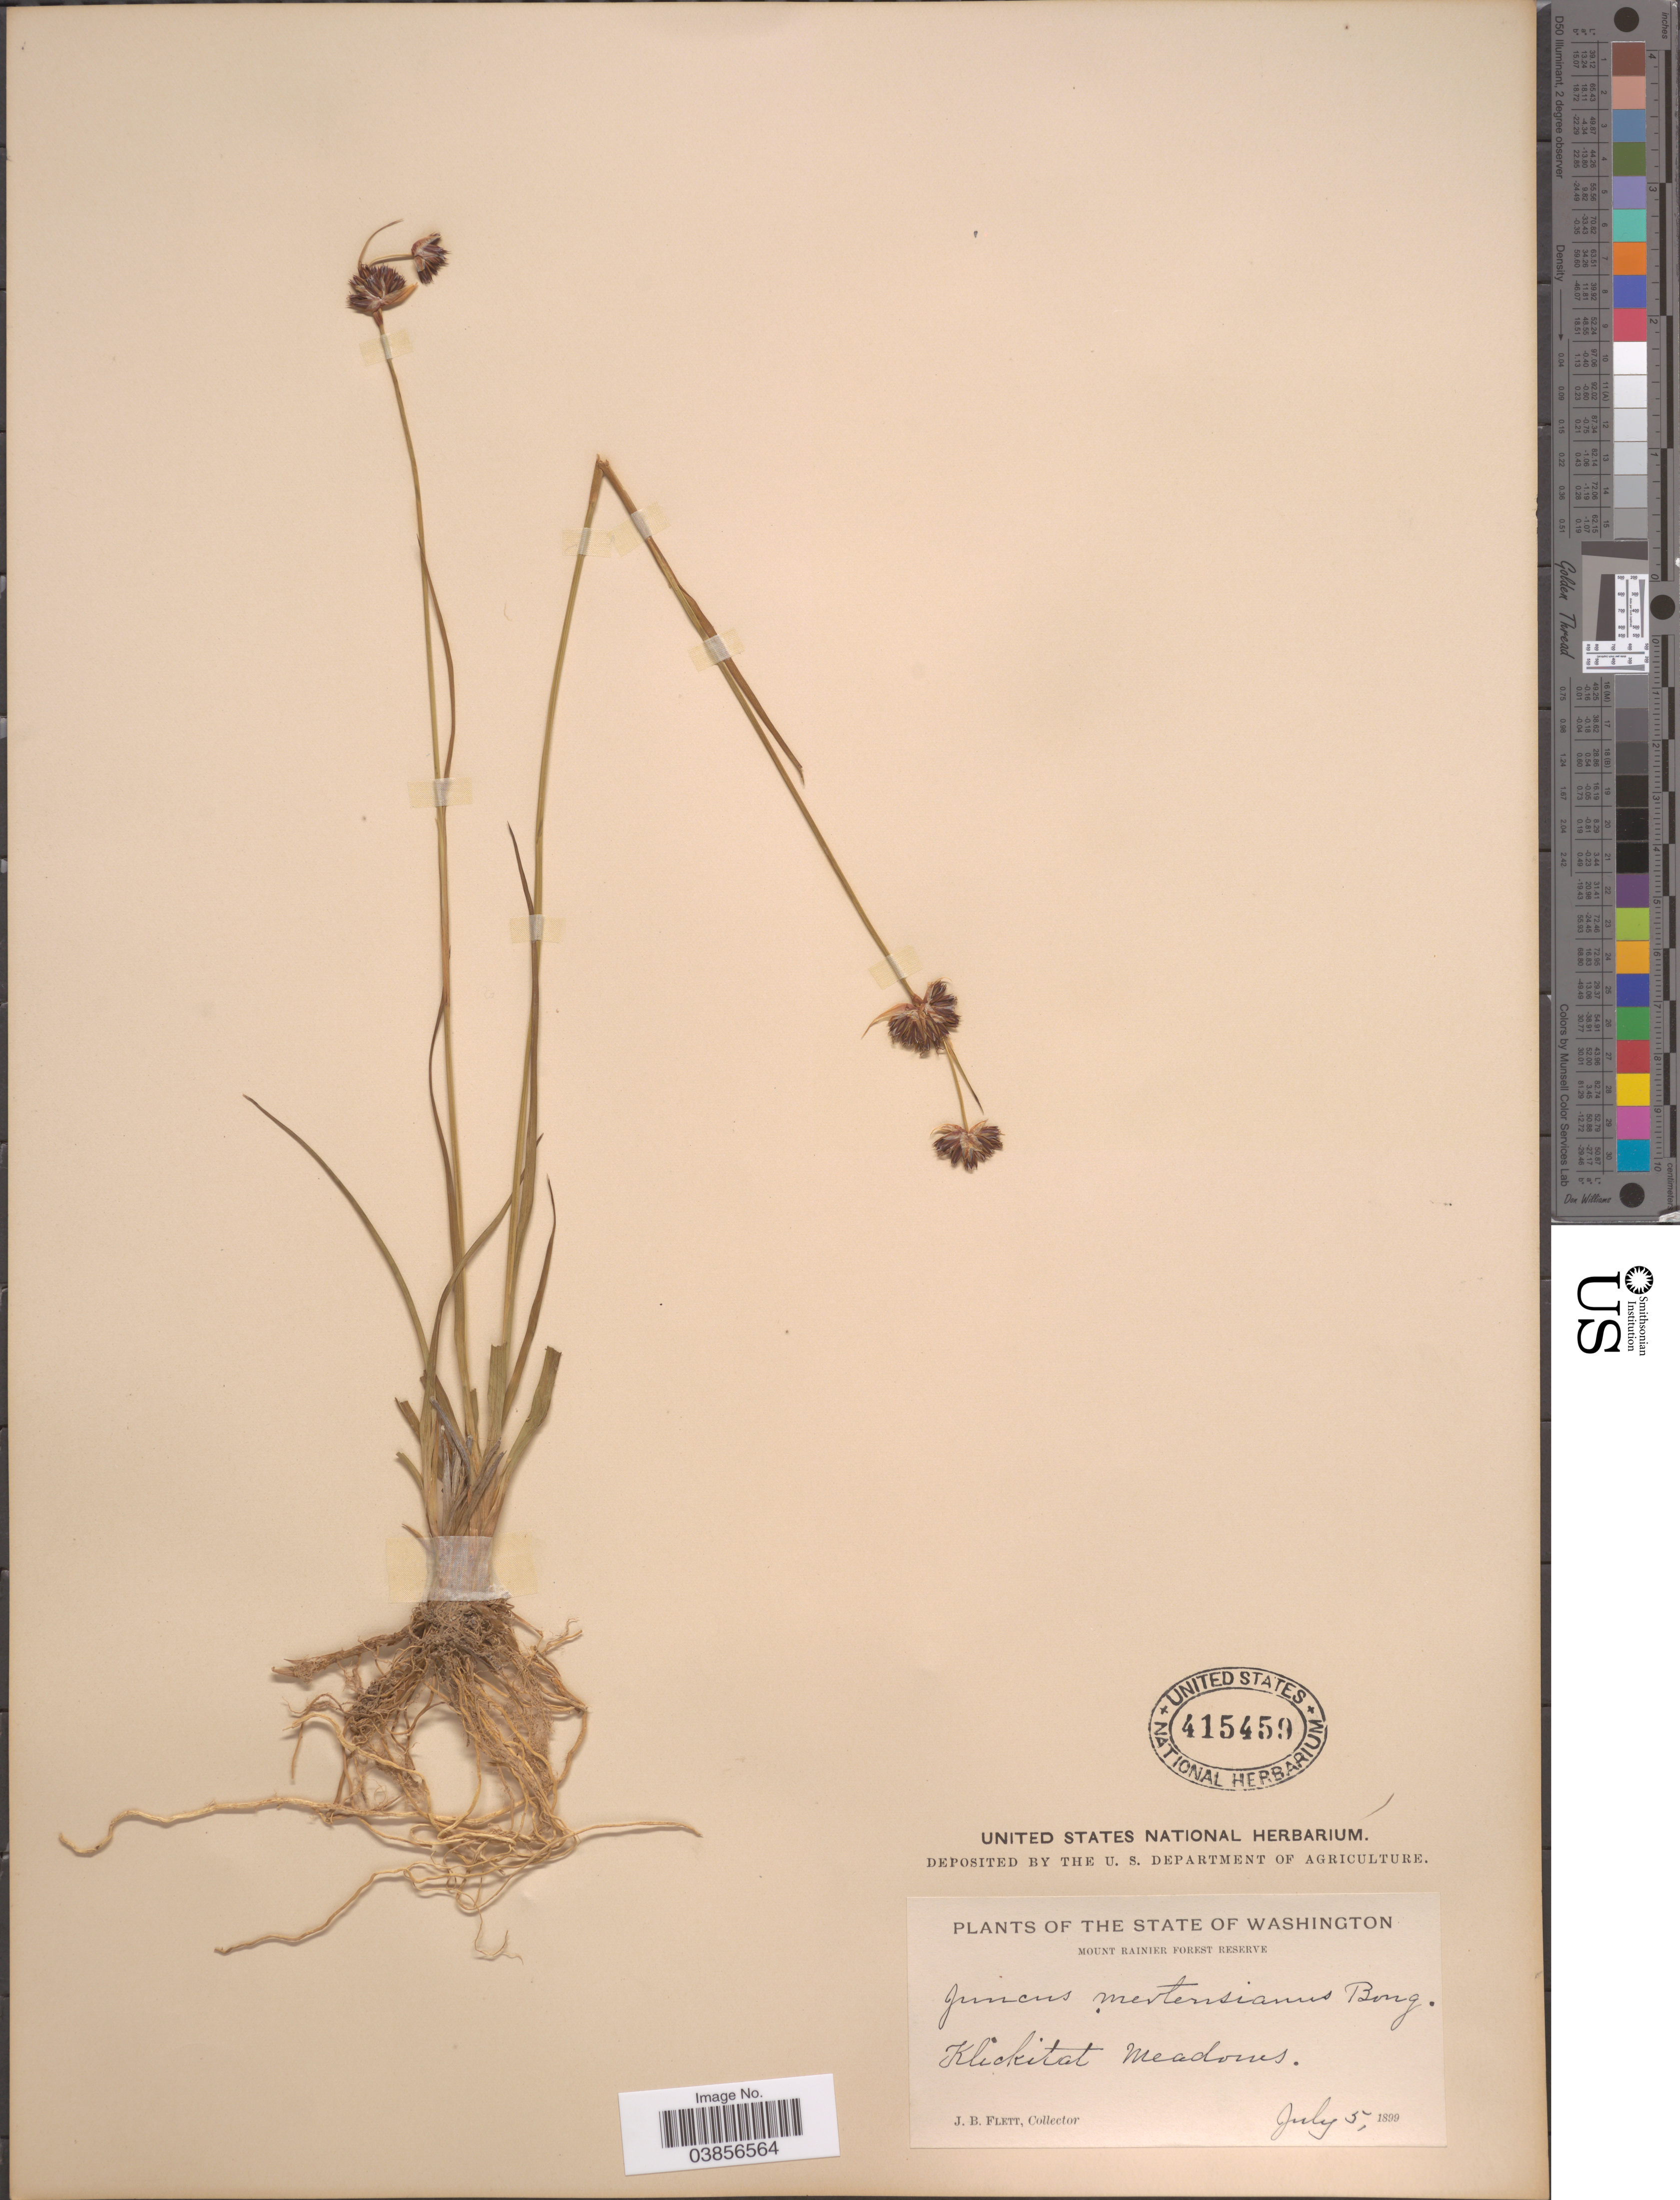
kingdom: Plantae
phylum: Tracheophyta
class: Liliopsida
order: Poales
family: Juncaceae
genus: Juncus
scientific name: Juncus regelii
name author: Buchenau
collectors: J. Flett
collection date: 1899-07-05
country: United States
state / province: Washington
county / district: Klickitat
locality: Mount Rainier Forest Reserve. Klickitat Meadows.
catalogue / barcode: US 415459